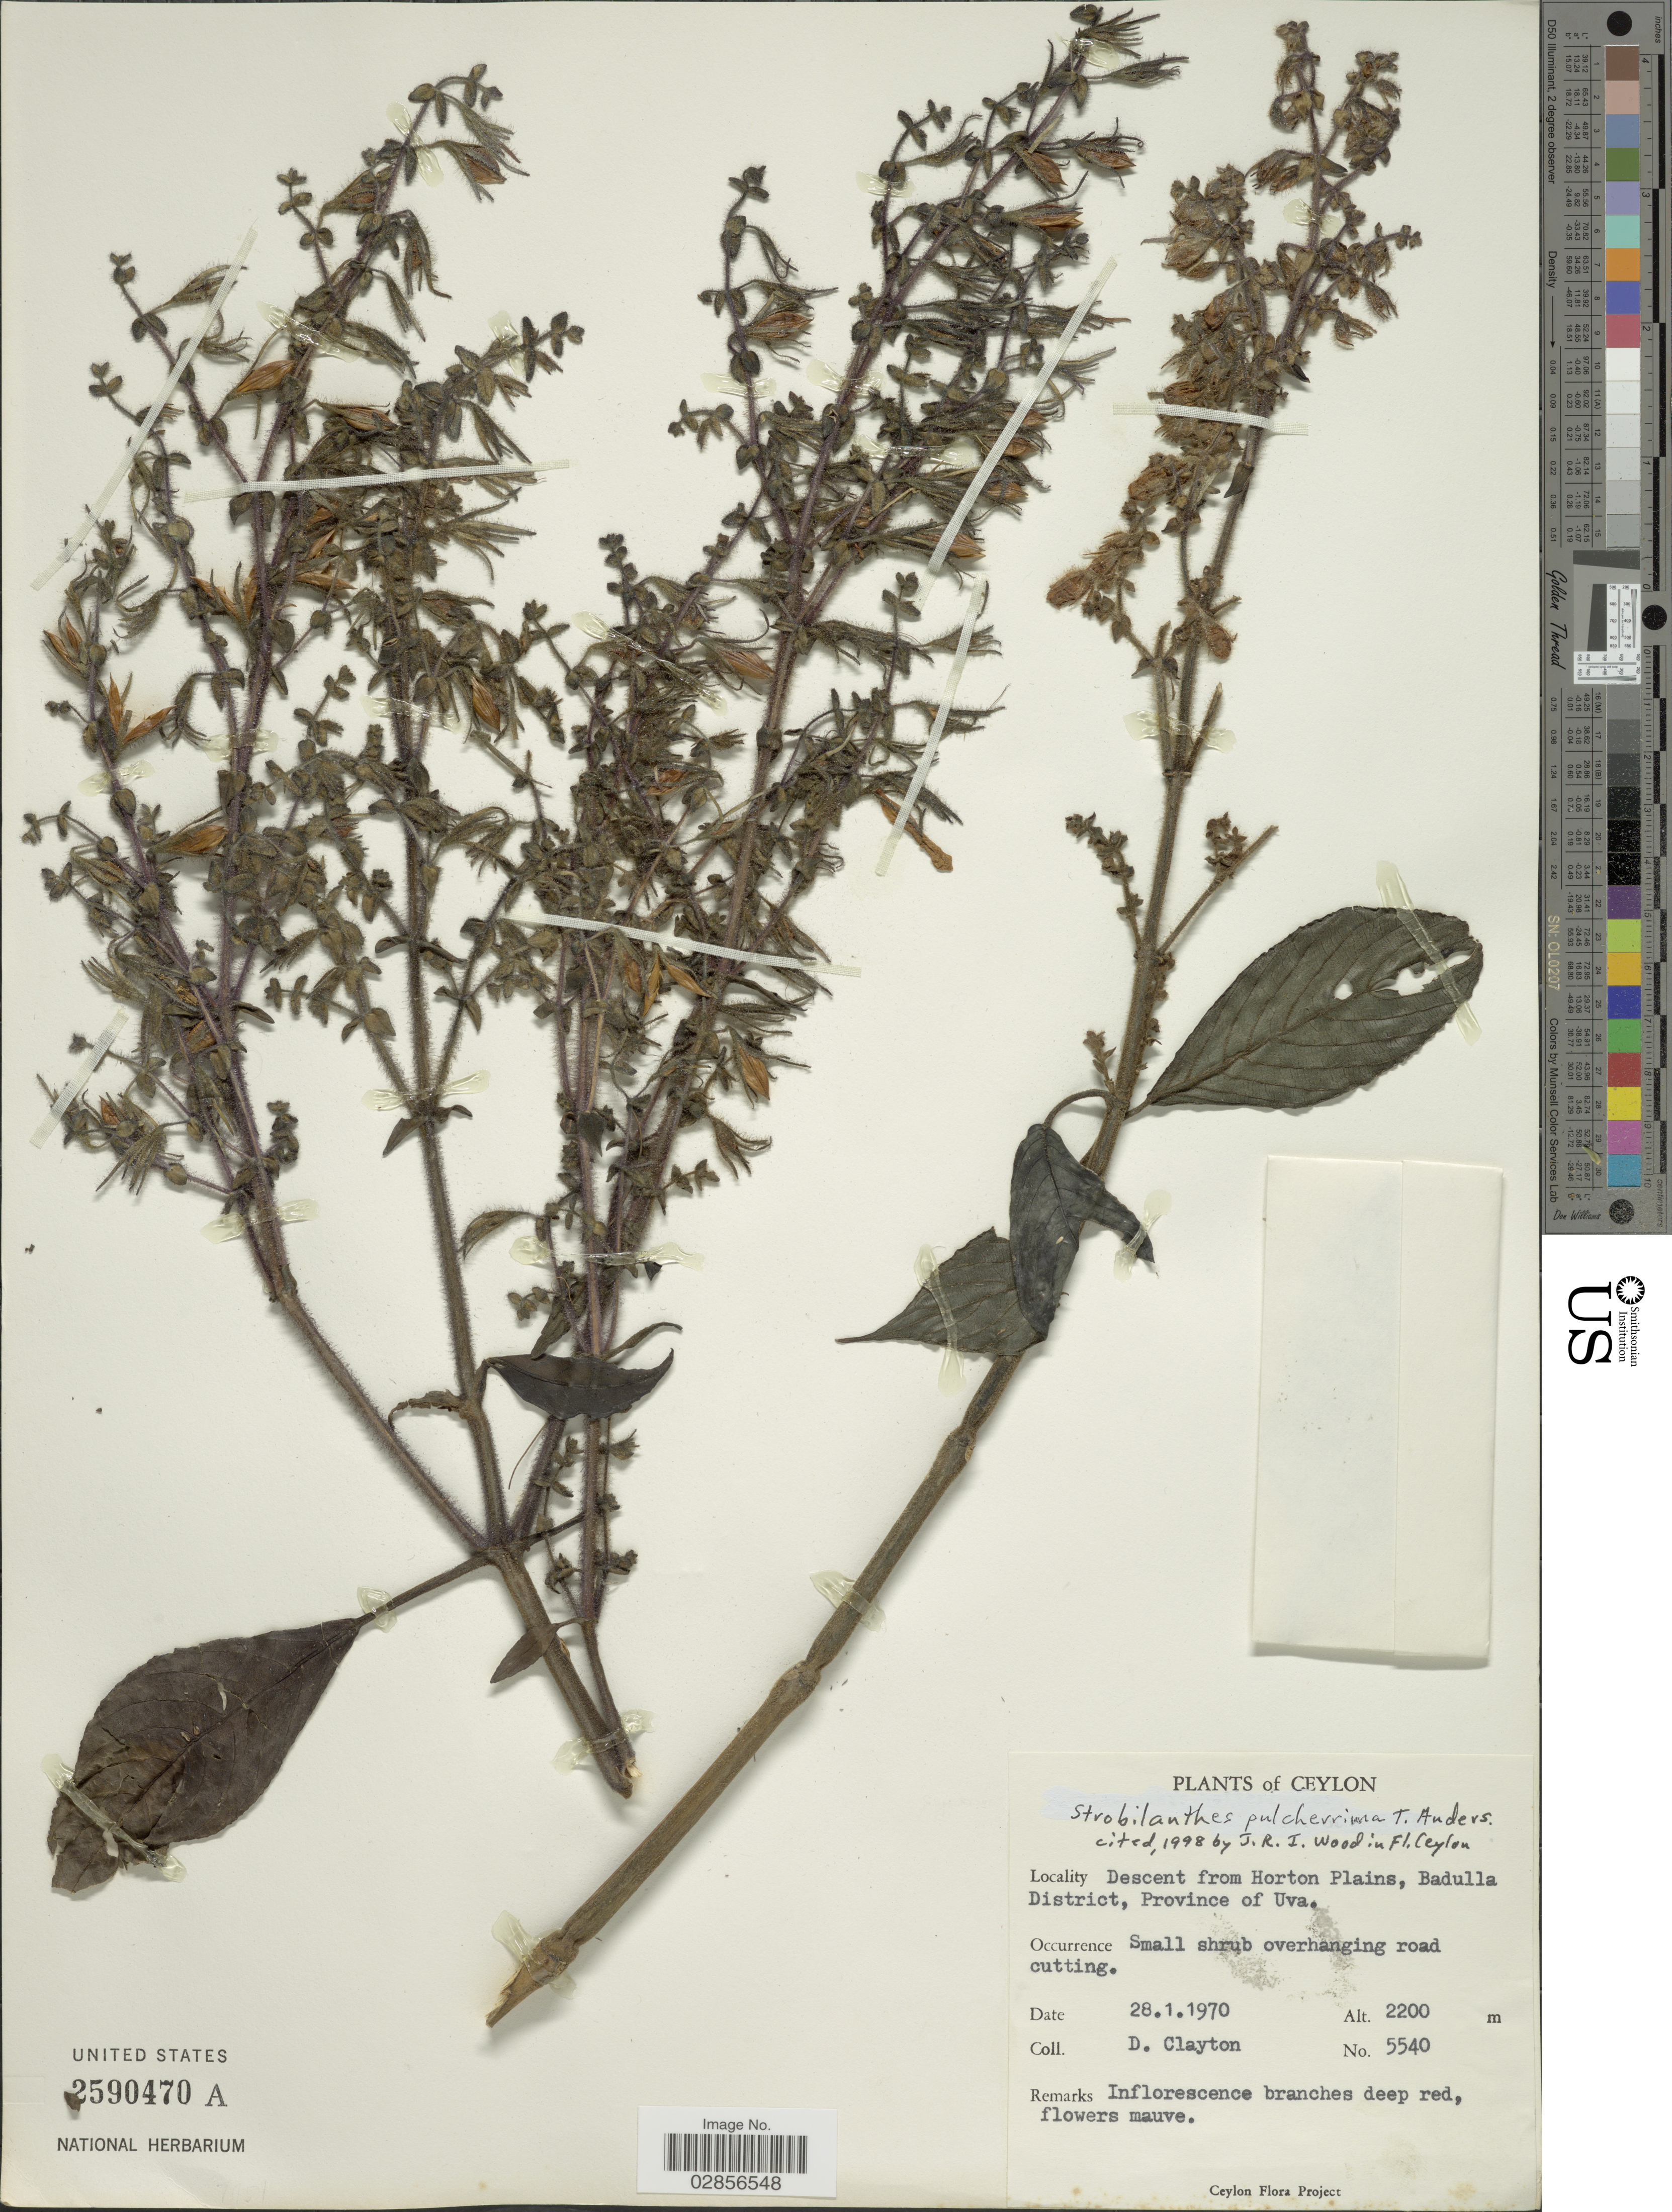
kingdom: Plantae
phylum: Tracheophyta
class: Magnoliopsida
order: Lamiales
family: Acanthaceae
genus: Strobilanthes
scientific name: Strobilanthes pulcherrima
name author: T. Anderson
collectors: D. Clayton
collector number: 5540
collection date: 1970-01-28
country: Sri Lanka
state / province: Uva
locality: Ceylon, Descent from Horton Plains, Badulla District, Province of Uva.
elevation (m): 2200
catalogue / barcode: US 2590470A